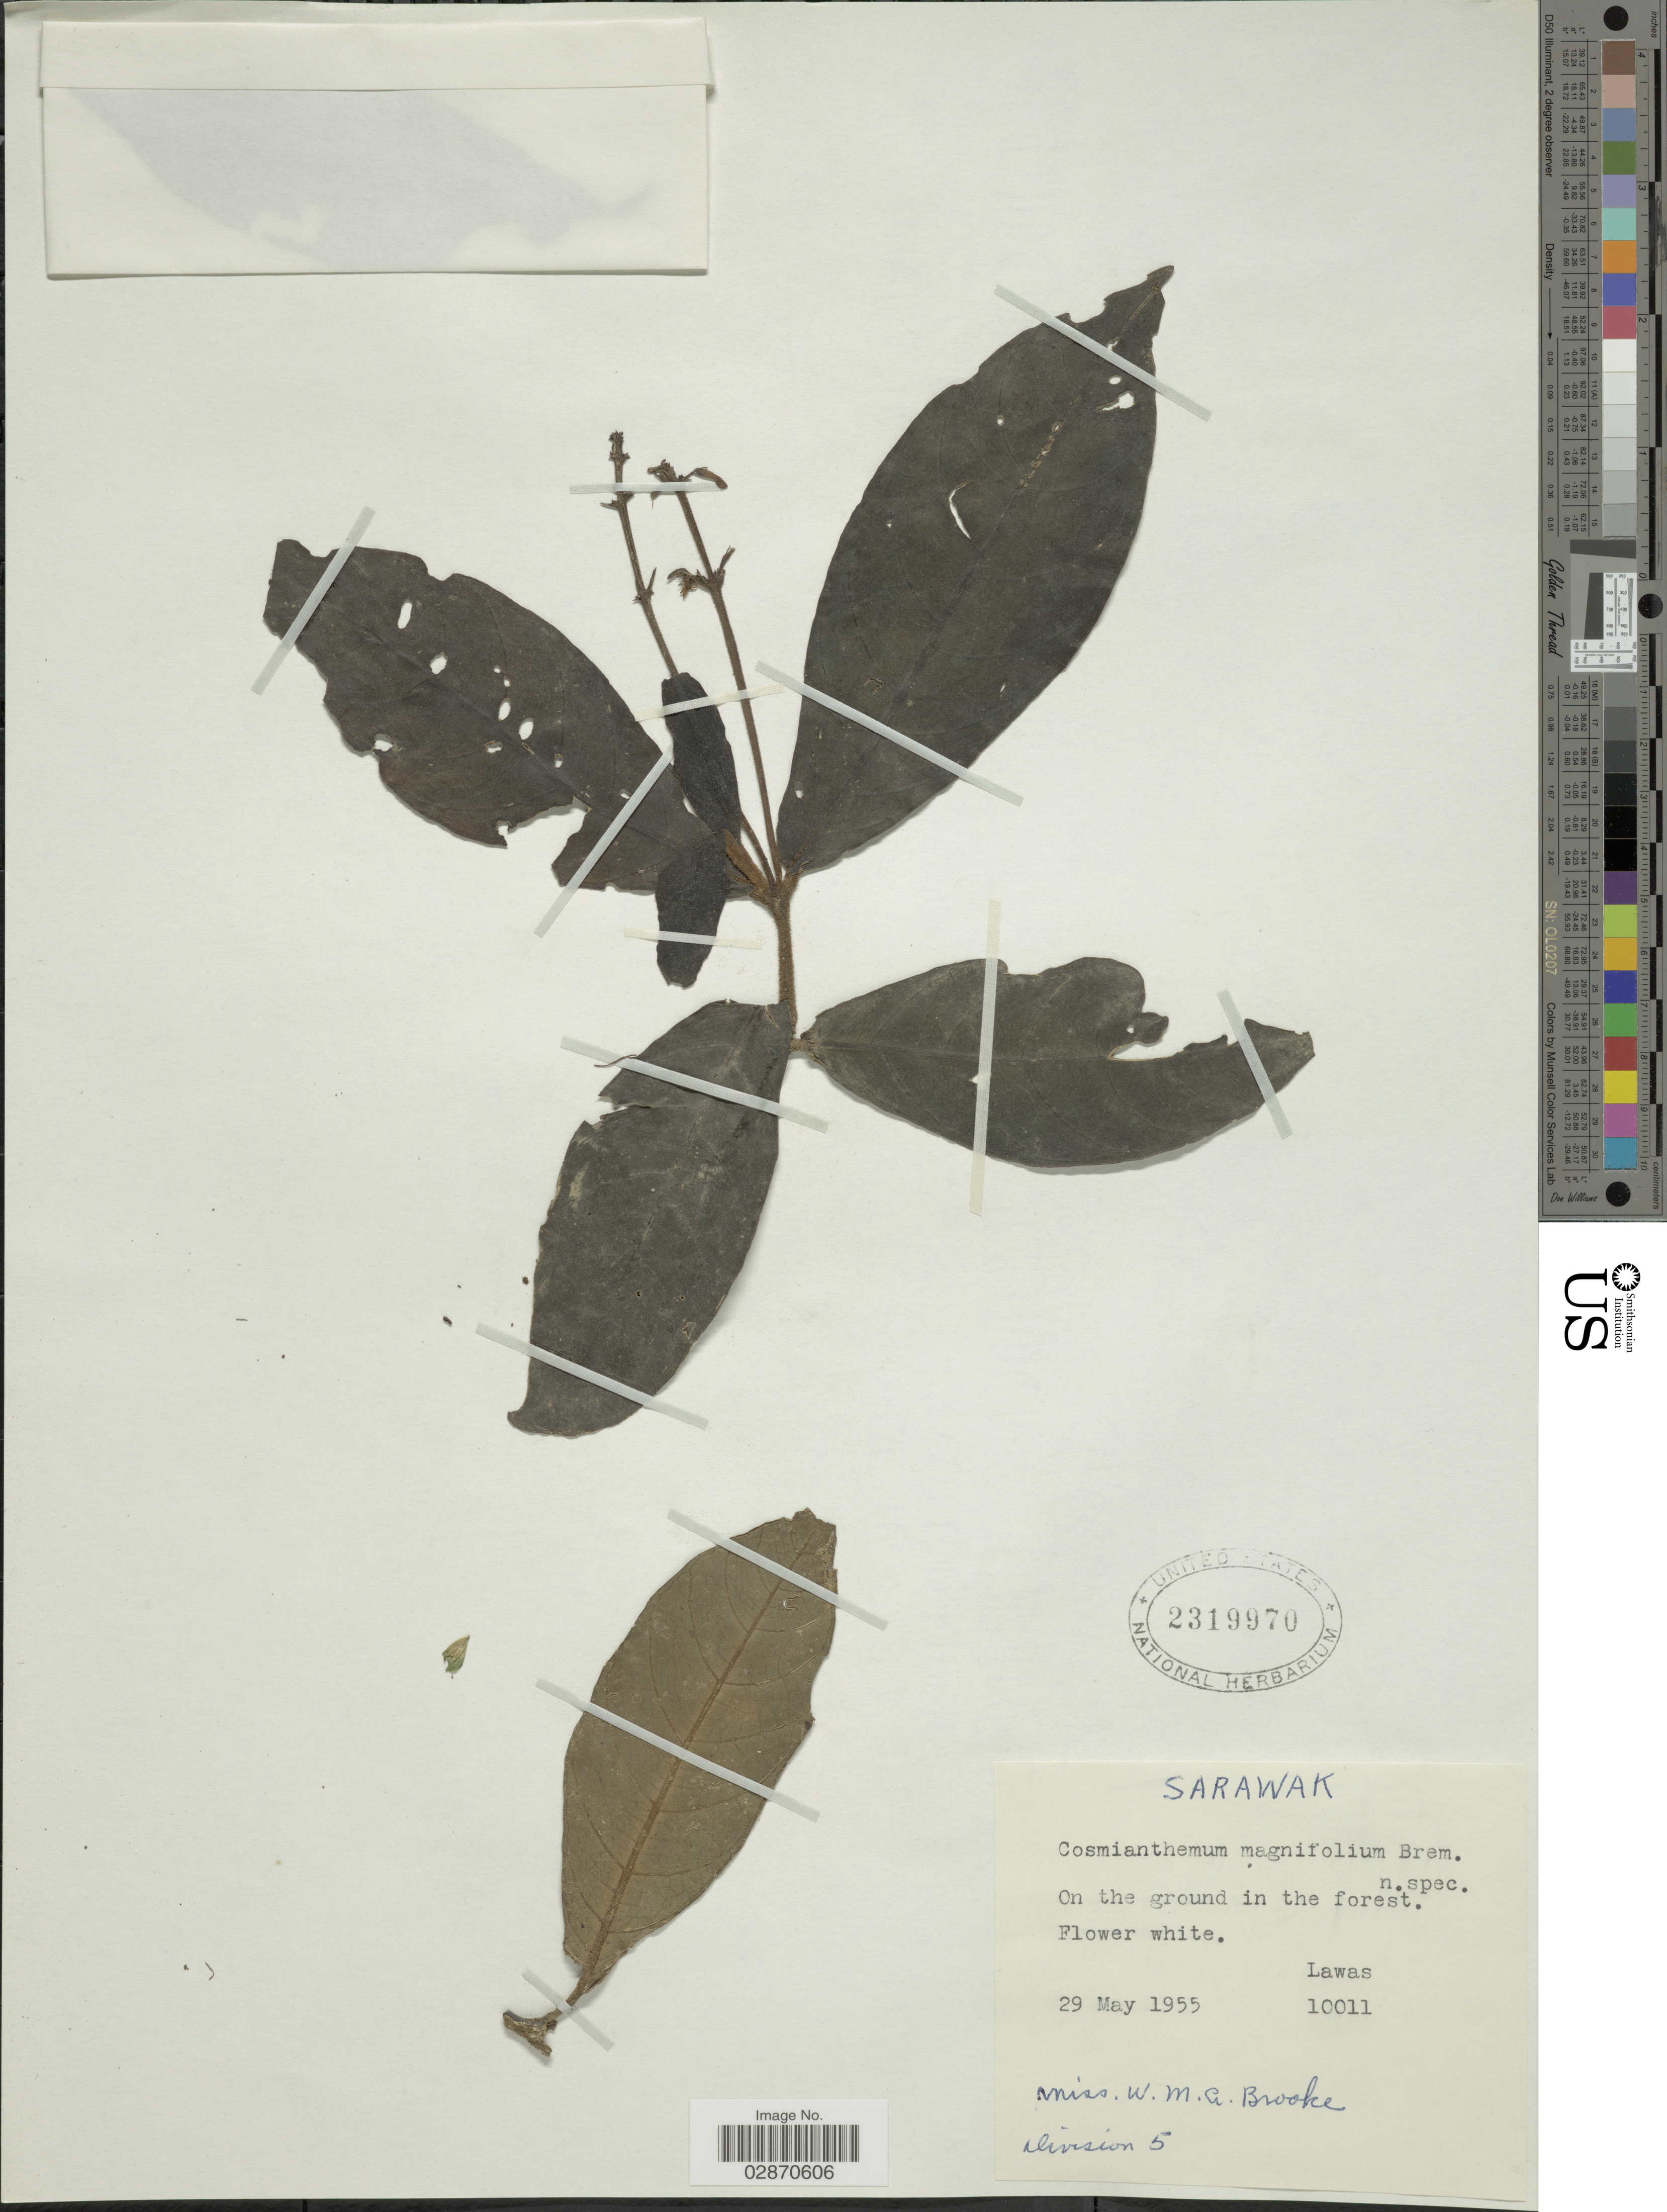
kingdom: Plantae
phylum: Tracheophyta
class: Magnoliopsida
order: Lamiales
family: Acanthaceae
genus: Cosmianthemum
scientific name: Cosmianthemum magnifolium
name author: Bremek.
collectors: W. Brooke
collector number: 10011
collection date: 1955-05-29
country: Malaysia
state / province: Sarawak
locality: Lawas.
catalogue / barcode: US 2319970